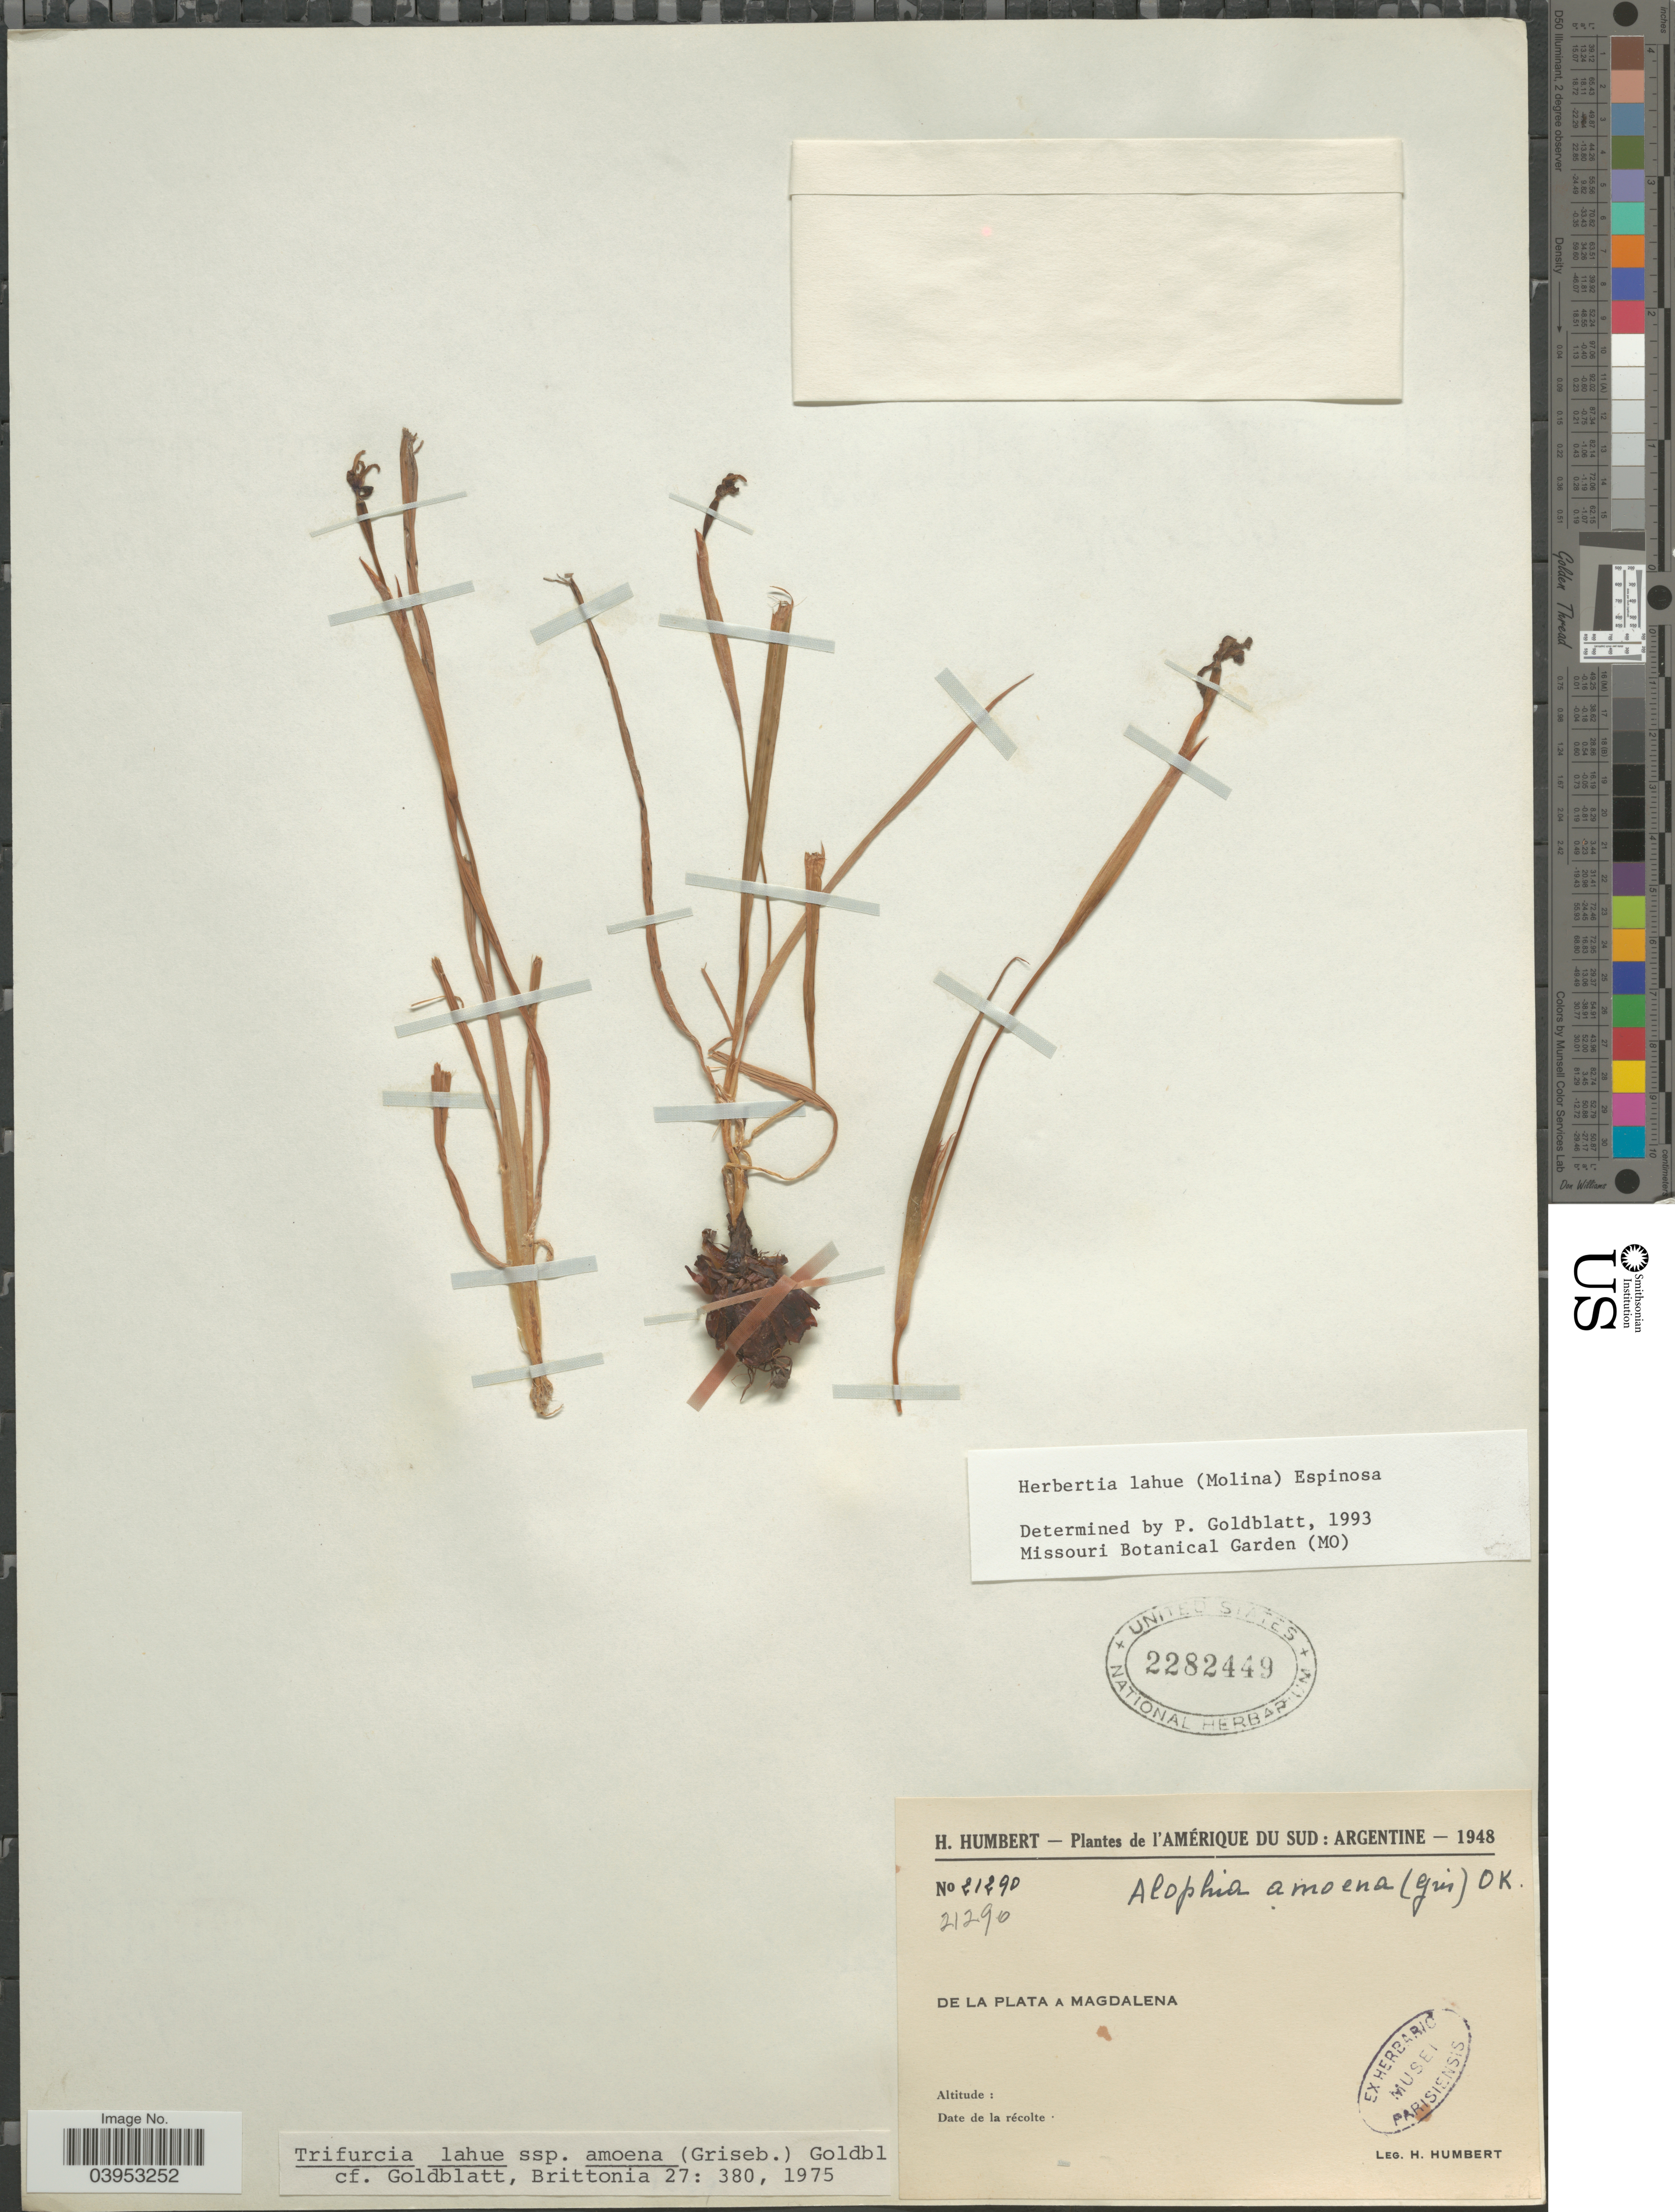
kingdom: Plantae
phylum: Tracheophyta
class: Liliopsida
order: Asparagales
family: Iridaceae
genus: Herbertia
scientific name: Herbertia lahue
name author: (Molina) Goldblatt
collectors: H. Humbert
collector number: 21290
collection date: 1948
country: Argentina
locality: L'Amérique du Sud. De la Plata a Magdalena.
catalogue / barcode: US 2282449